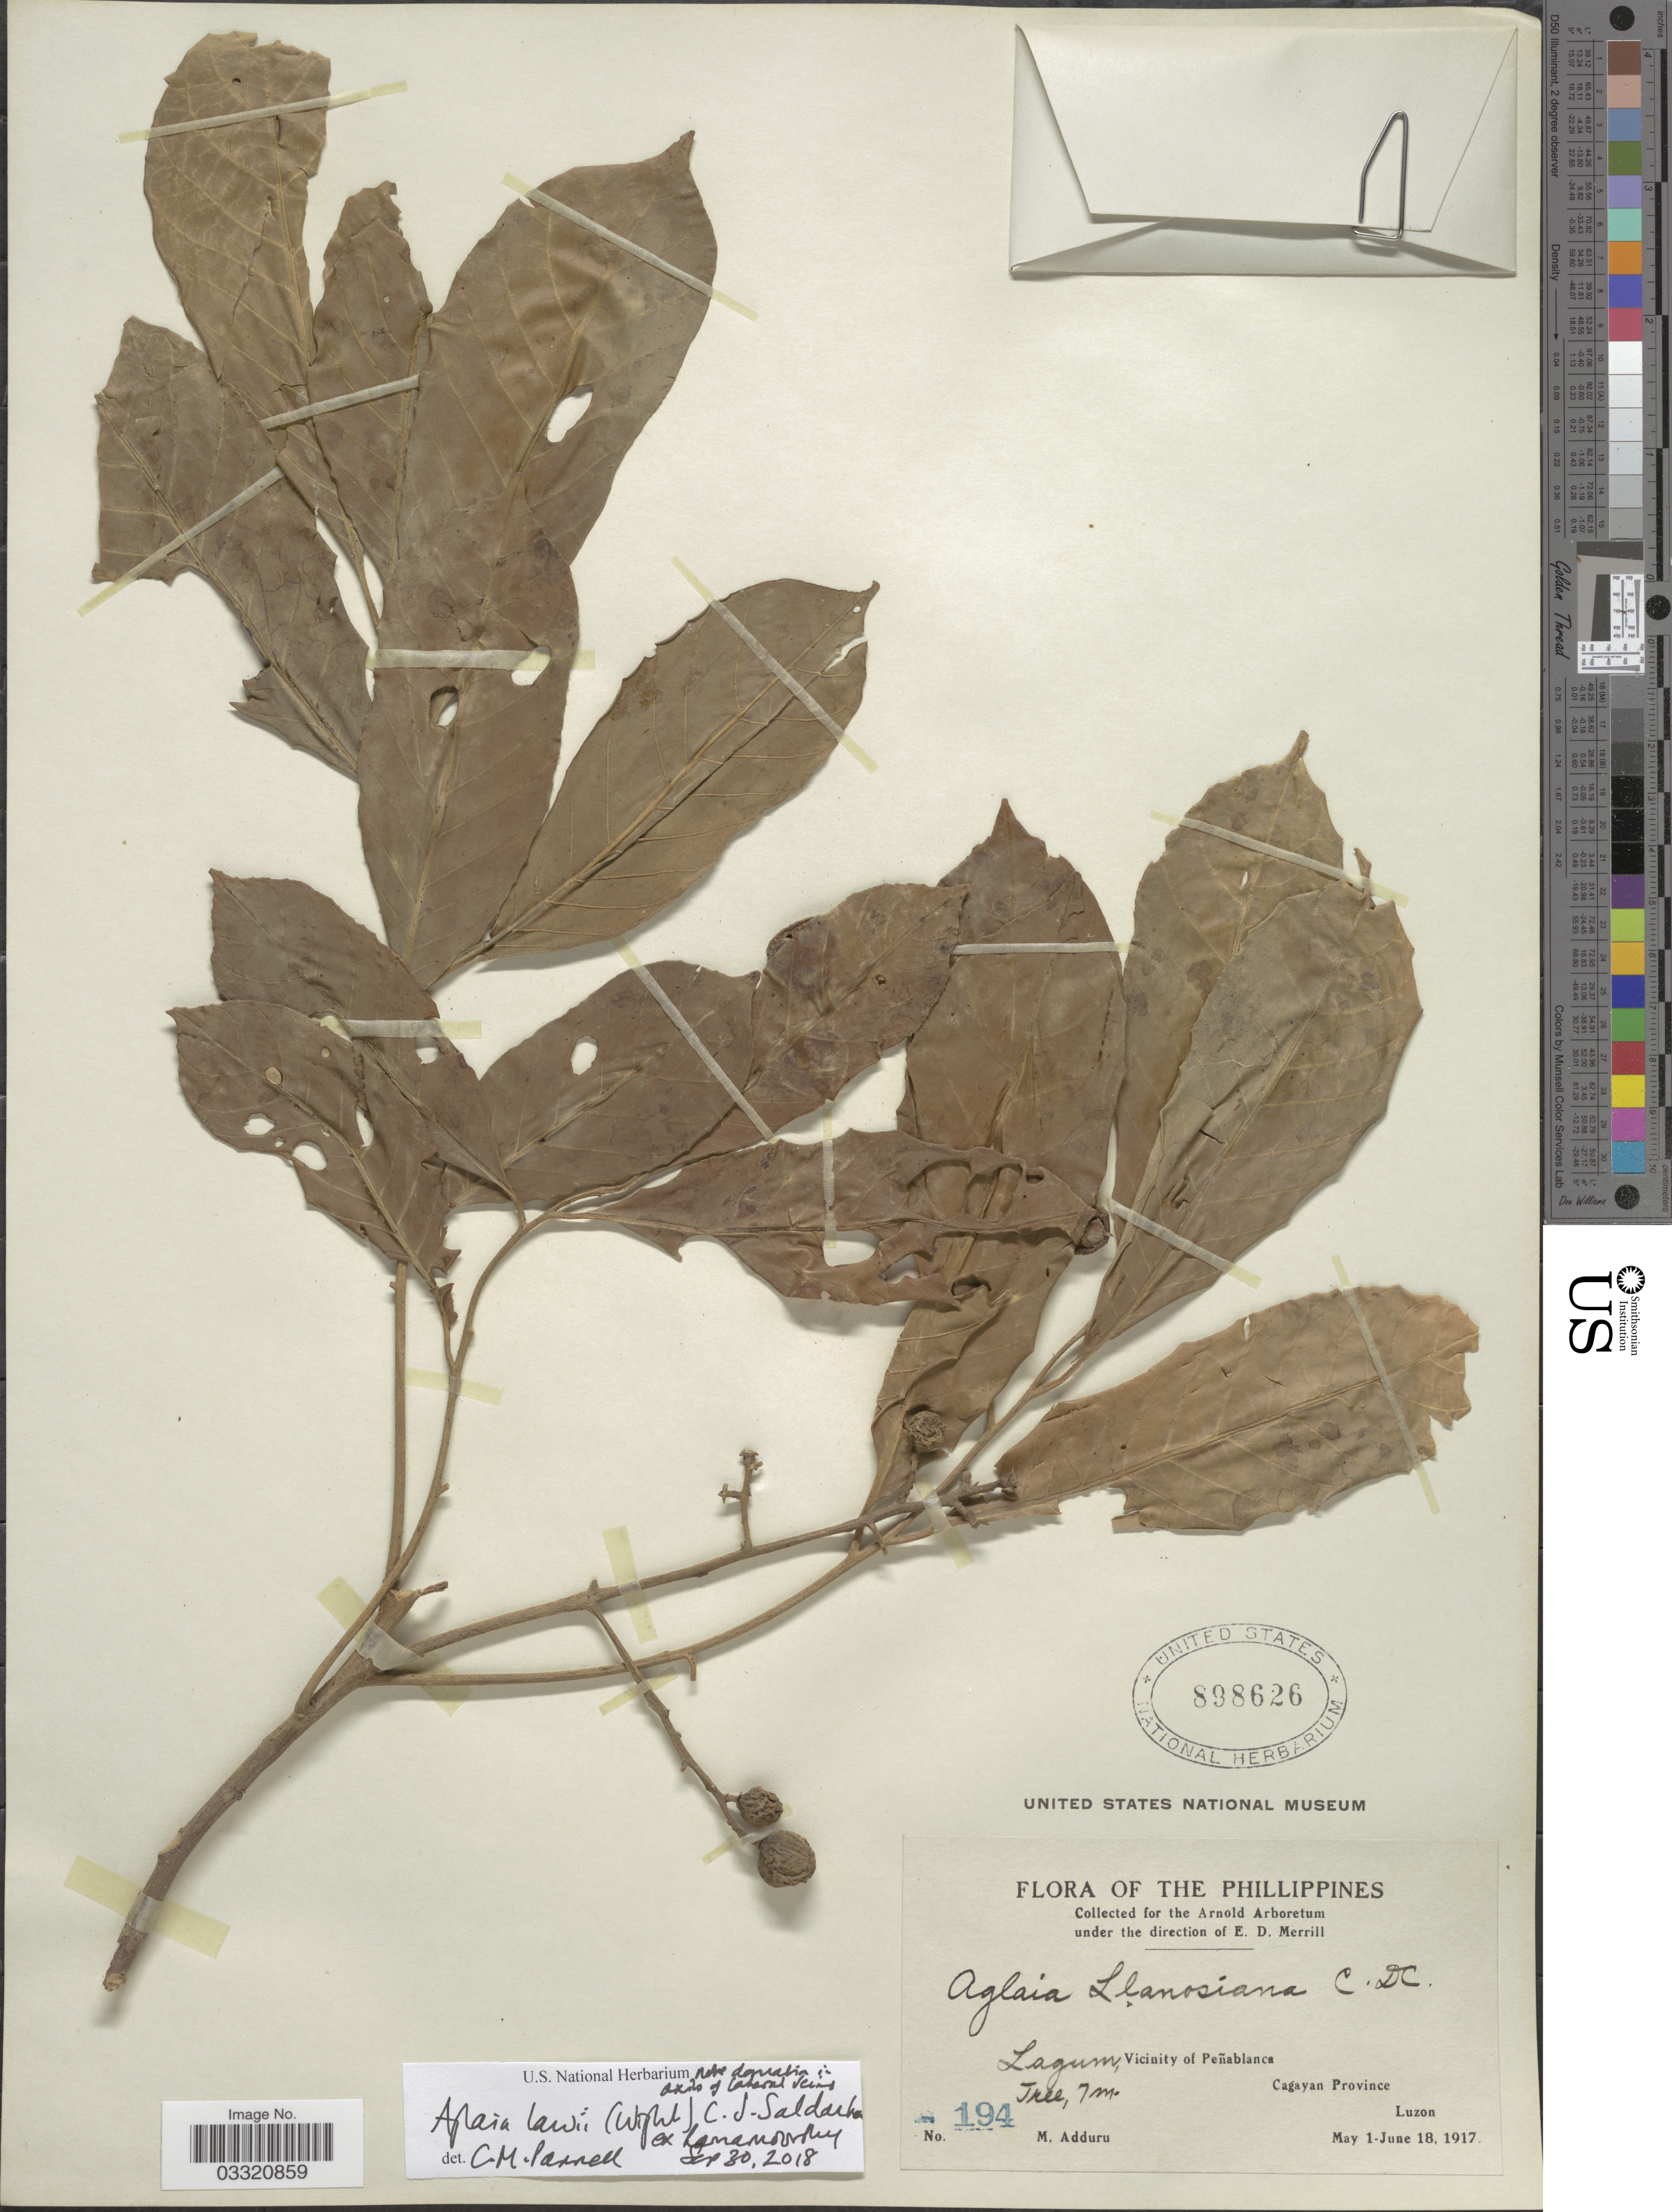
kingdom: Plantae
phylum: Tracheophyta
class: Magnoliopsida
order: Sapindales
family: Meliaceae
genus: Aglaia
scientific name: Aglaia lawii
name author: (Wight) C.J. Saldanha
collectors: M. Adduru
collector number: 194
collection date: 1917-05-01/1917-06-18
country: Philippines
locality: Lagum, Vicinity of Peñablanca, Cagayan Province, Luzon.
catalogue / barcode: US 898626